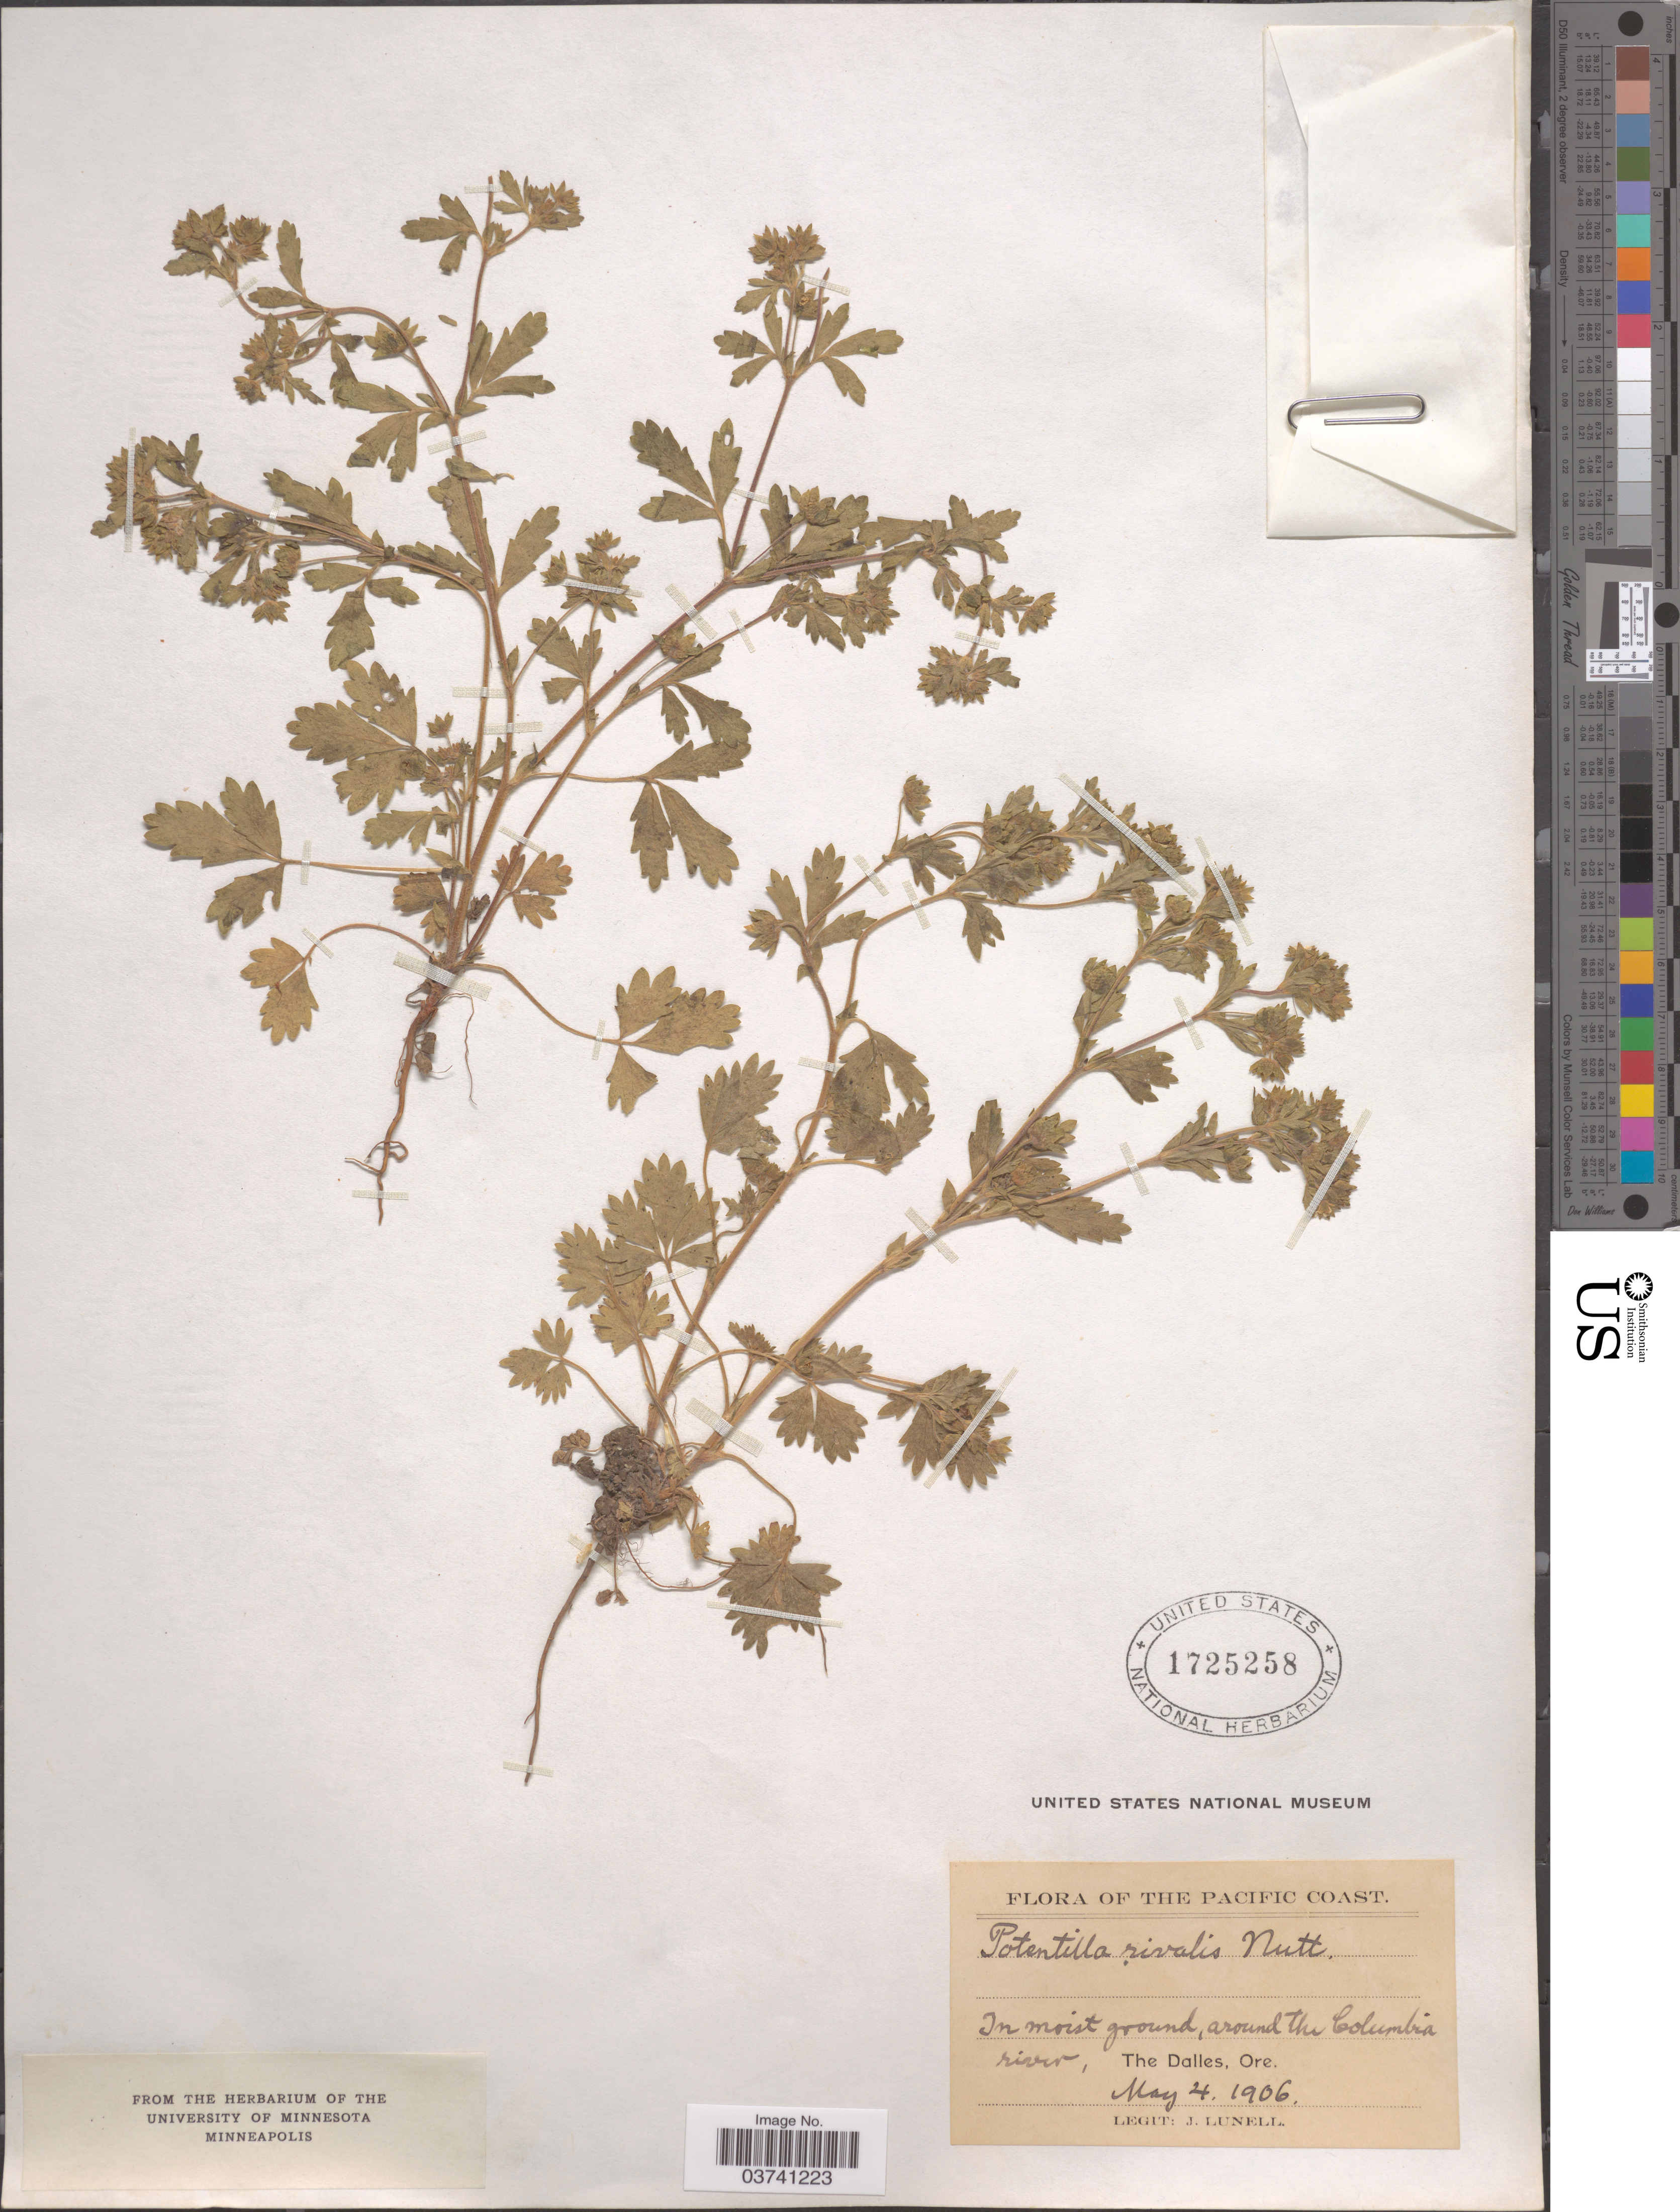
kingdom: Plantae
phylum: Tracheophyta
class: Magnoliopsida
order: Rosales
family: Rosaceae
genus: Potentilla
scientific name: Potentilla rivalis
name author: Nutt.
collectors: J. Lunell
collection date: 1906-05-04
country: United States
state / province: Oregon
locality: Pacific Coast. Around the Columbia river, The Dalles.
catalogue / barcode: US 1725258